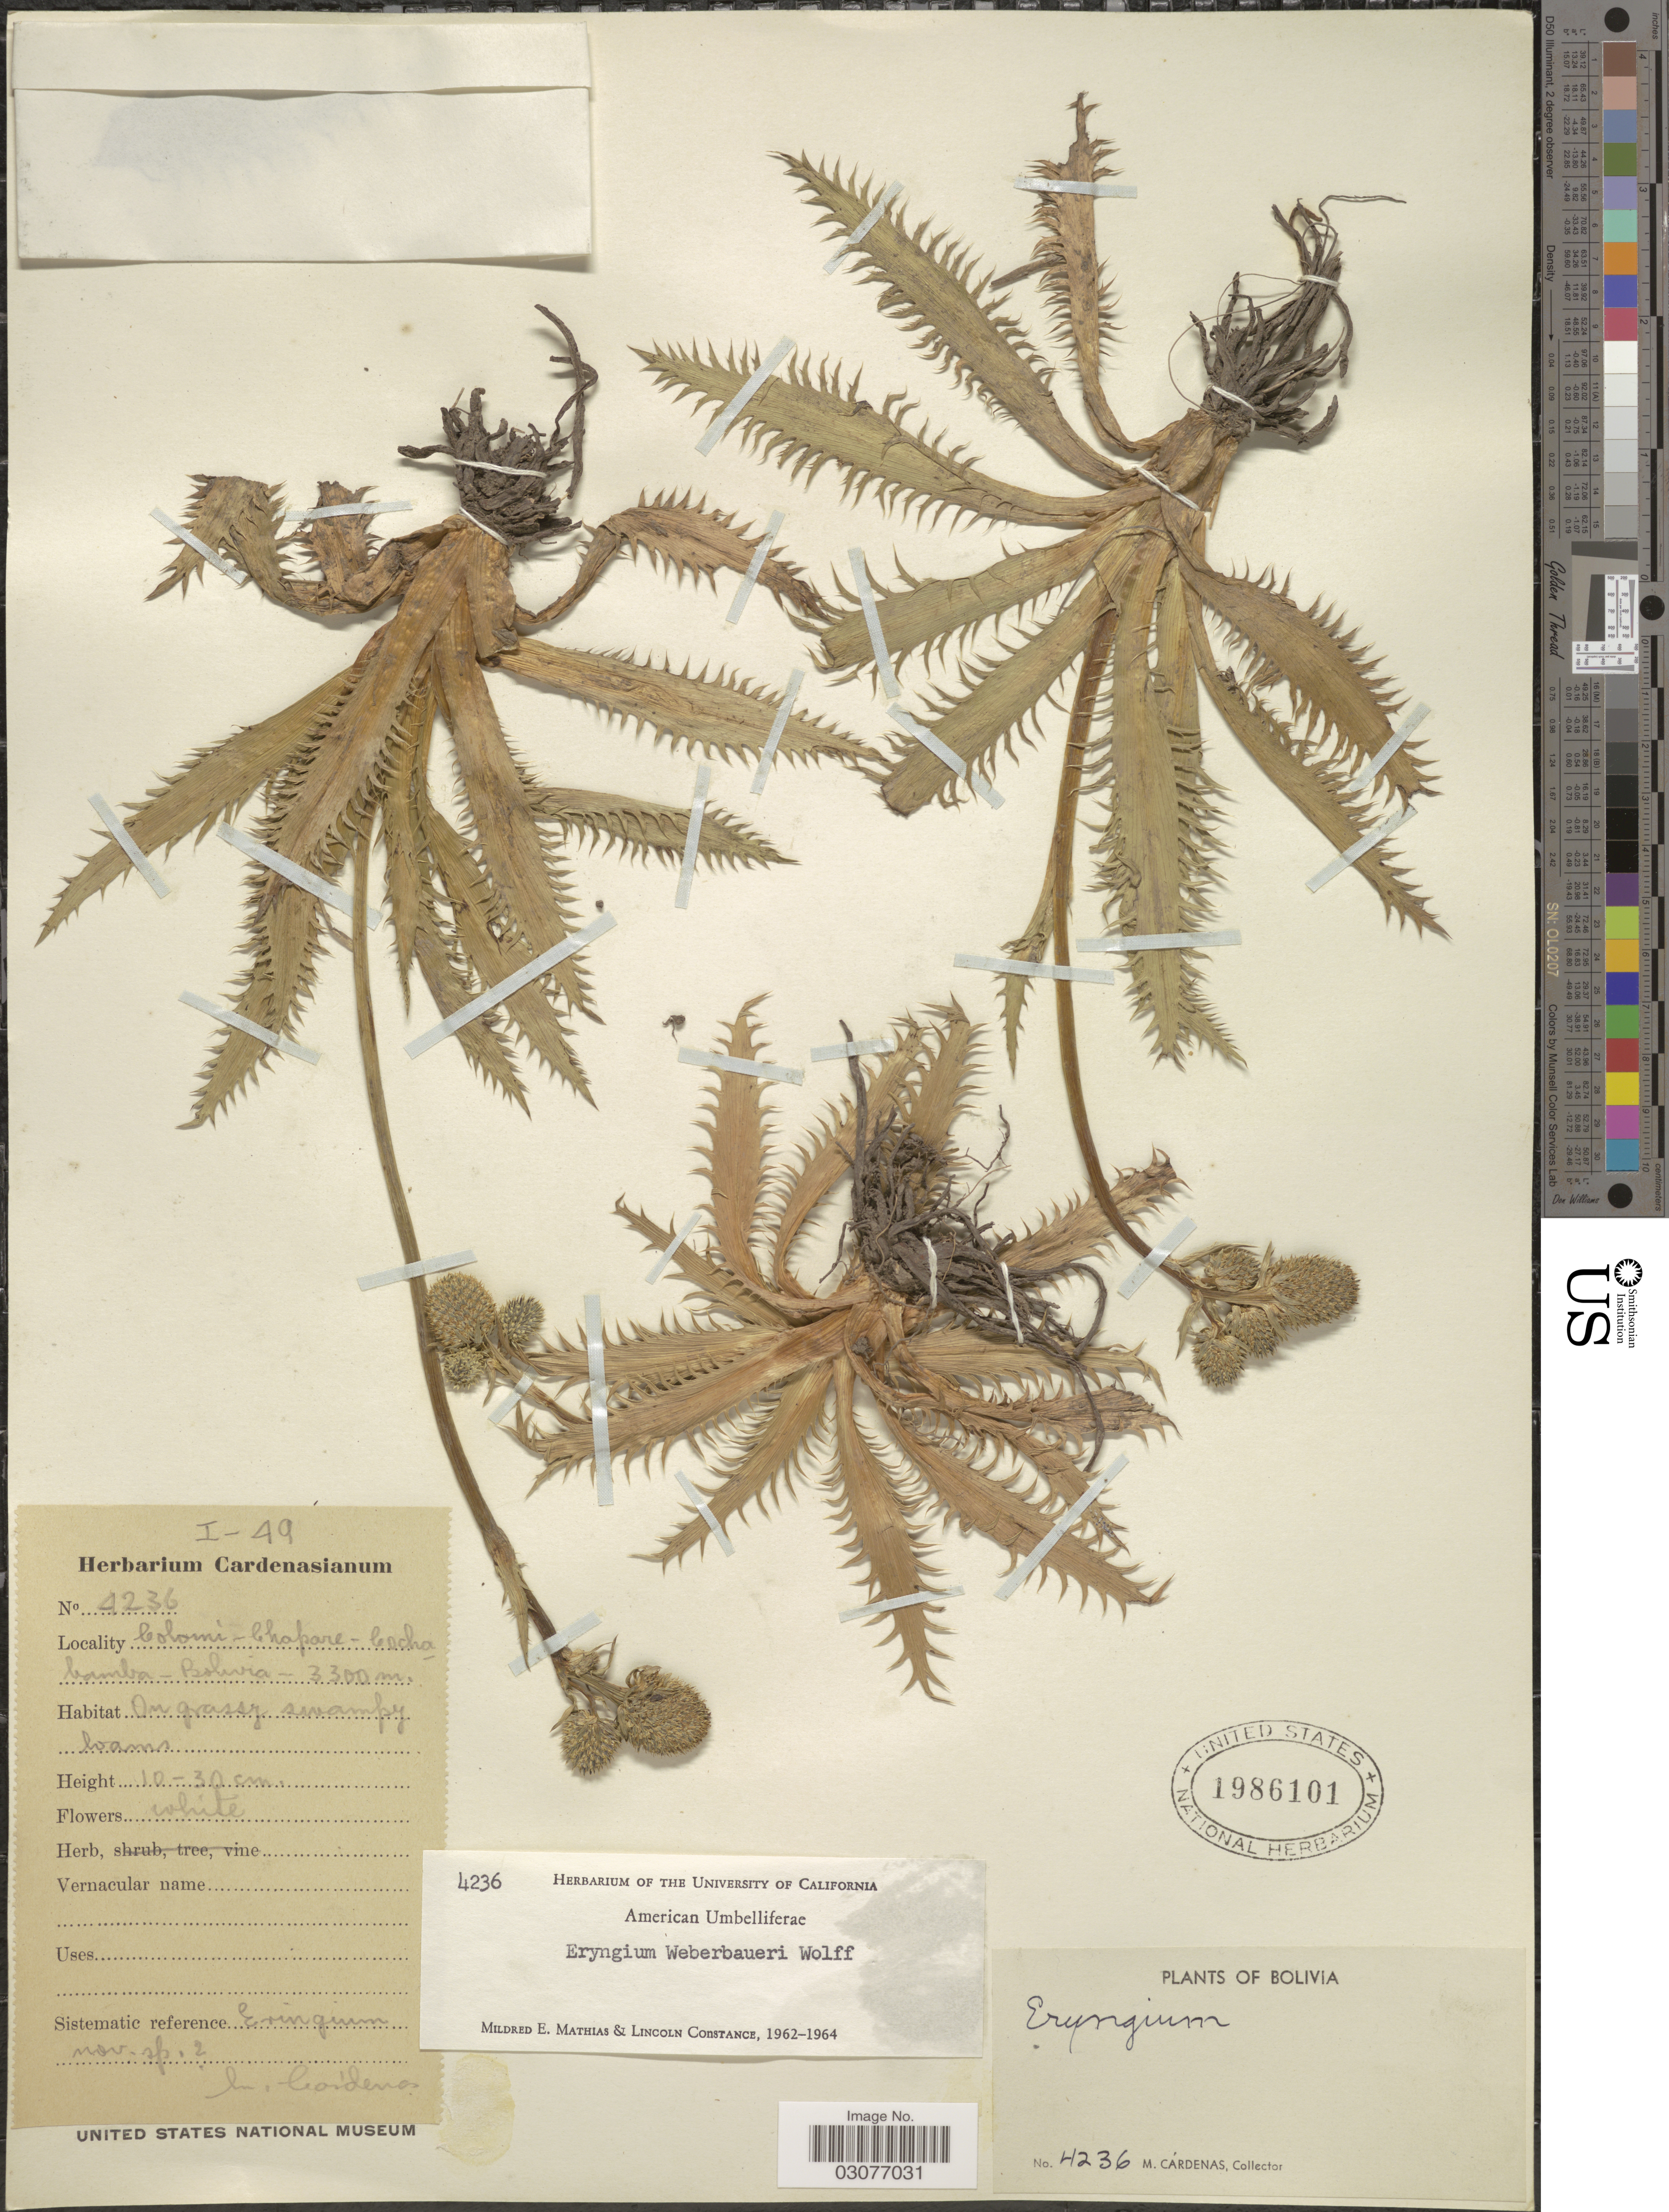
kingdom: Plantae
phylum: Tracheophyta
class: Magnoliopsida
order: Apiales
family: Apiaceae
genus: Eryngium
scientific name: Eryngium weberbaueri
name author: H. Wolff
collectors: M. Cárdenas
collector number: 4236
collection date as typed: Transcribed d/m/y: /1/49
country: Bolivia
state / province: Cochabamba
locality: Colomi-Chapare.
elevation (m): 3300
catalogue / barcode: US 1986101